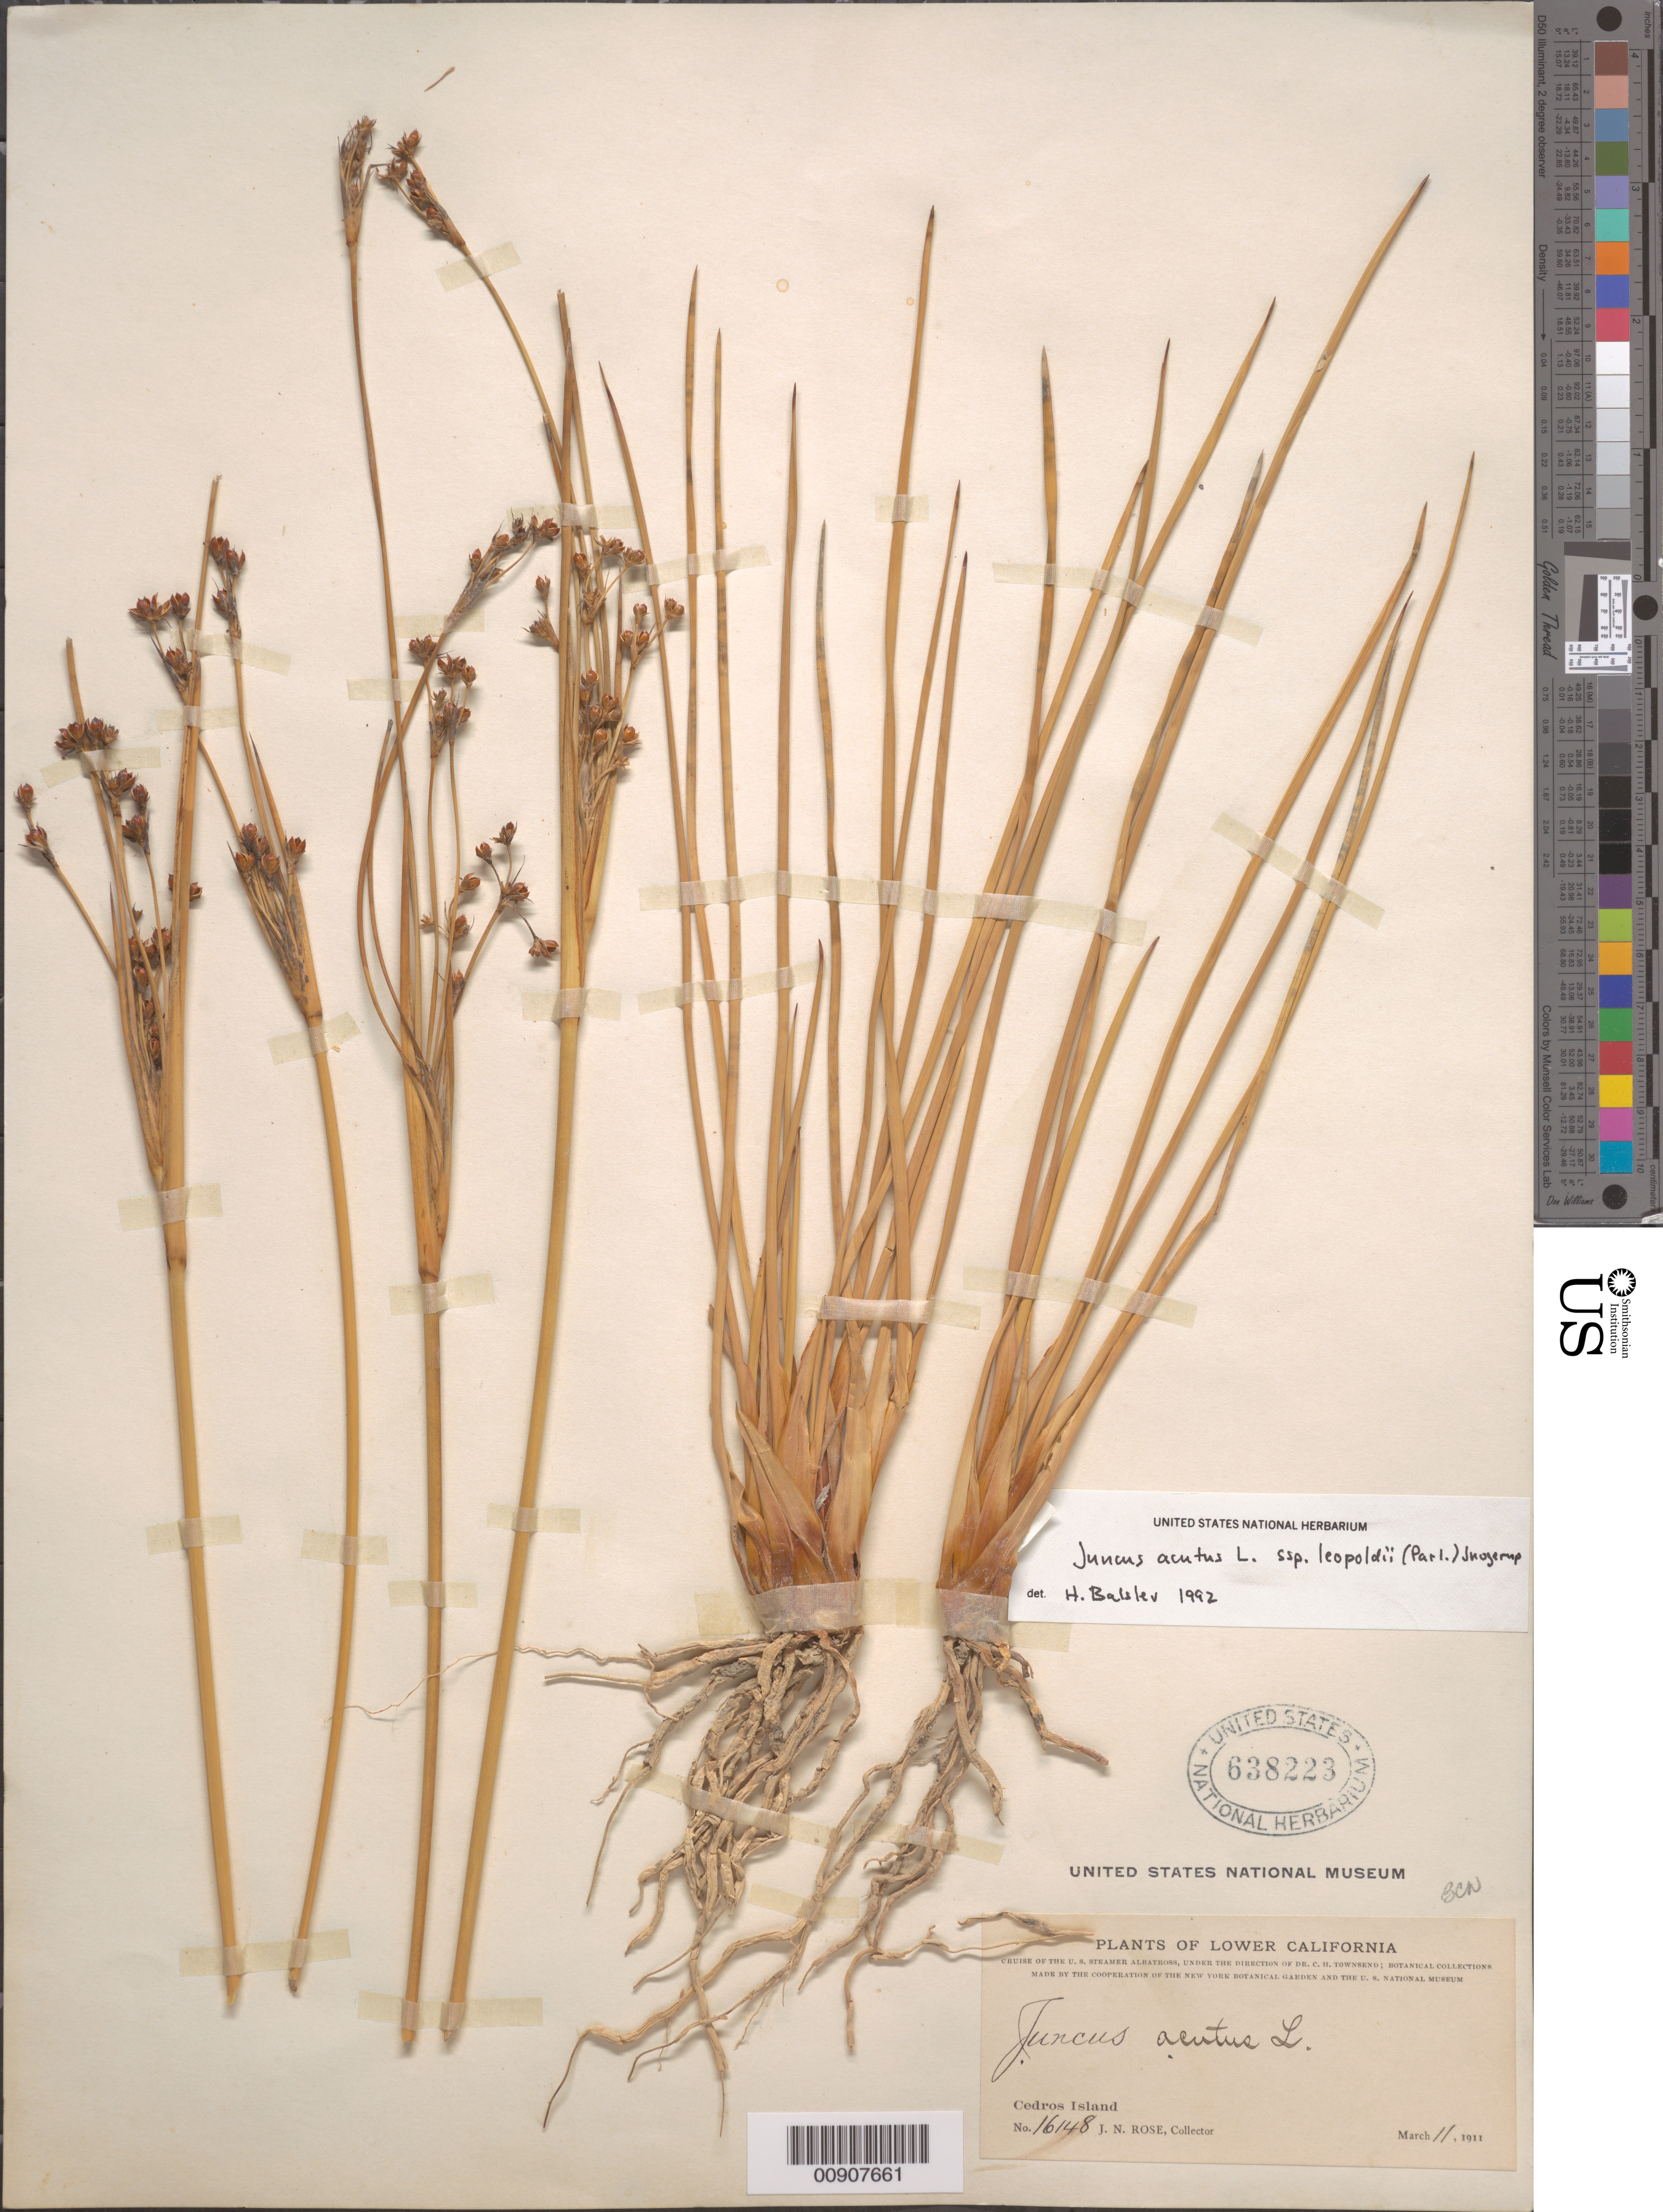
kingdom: Plantae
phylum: Tracheophyta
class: Liliopsida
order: Poales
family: Juncaceae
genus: Juncus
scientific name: Juncus acutus subsp. leopoldii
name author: (Parl.) Snogerup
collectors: J. N. Rose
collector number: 16148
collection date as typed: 11 Mar 1911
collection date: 1911-03-11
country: Mexico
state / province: Baja California Norte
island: Cedros I.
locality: Cedros Island. Lower California.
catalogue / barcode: US 638223